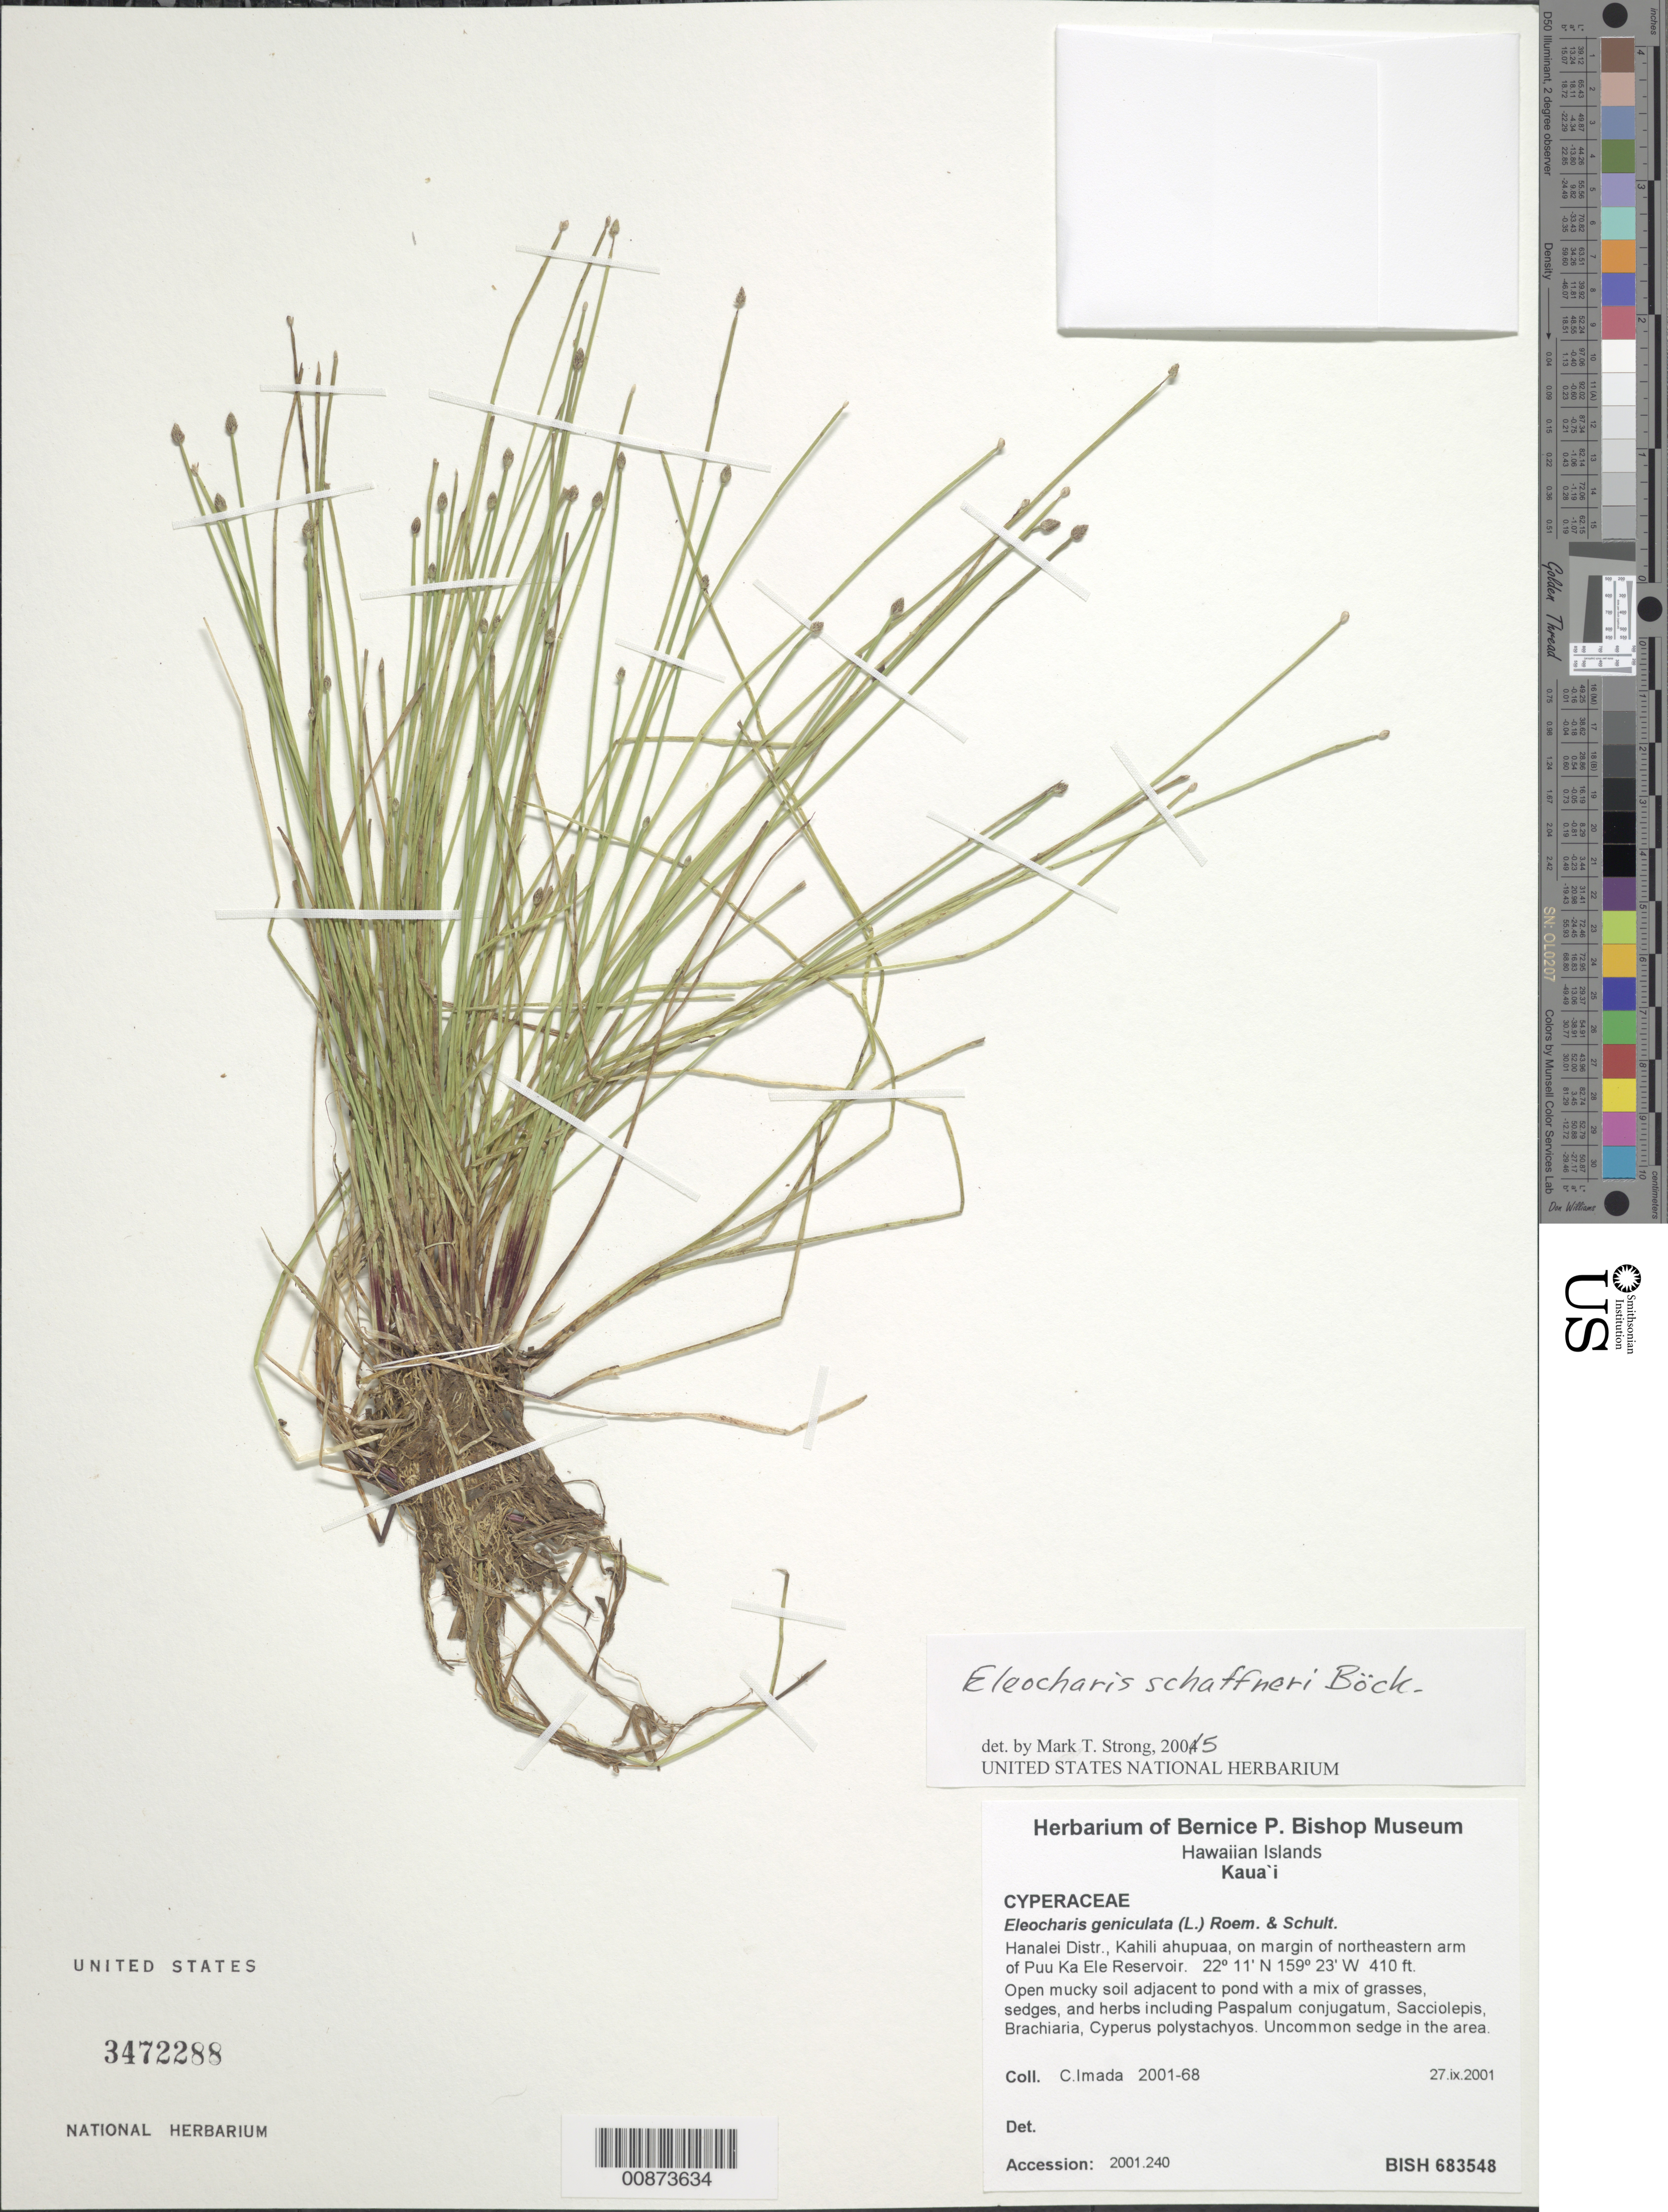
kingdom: Plantae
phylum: Tracheophyta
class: Liliopsida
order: Poales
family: Cyperaceae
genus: Eleocharis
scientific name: Eleocharis schaffneri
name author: Boeckeler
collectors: C. Imada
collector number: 2001-68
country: United States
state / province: Hawaii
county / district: Kauai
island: Kaua'i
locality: Hanalei District, Kahili ahupuaa, margin of Puu Ka Ele Reservoir.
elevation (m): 125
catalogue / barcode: US 3472288